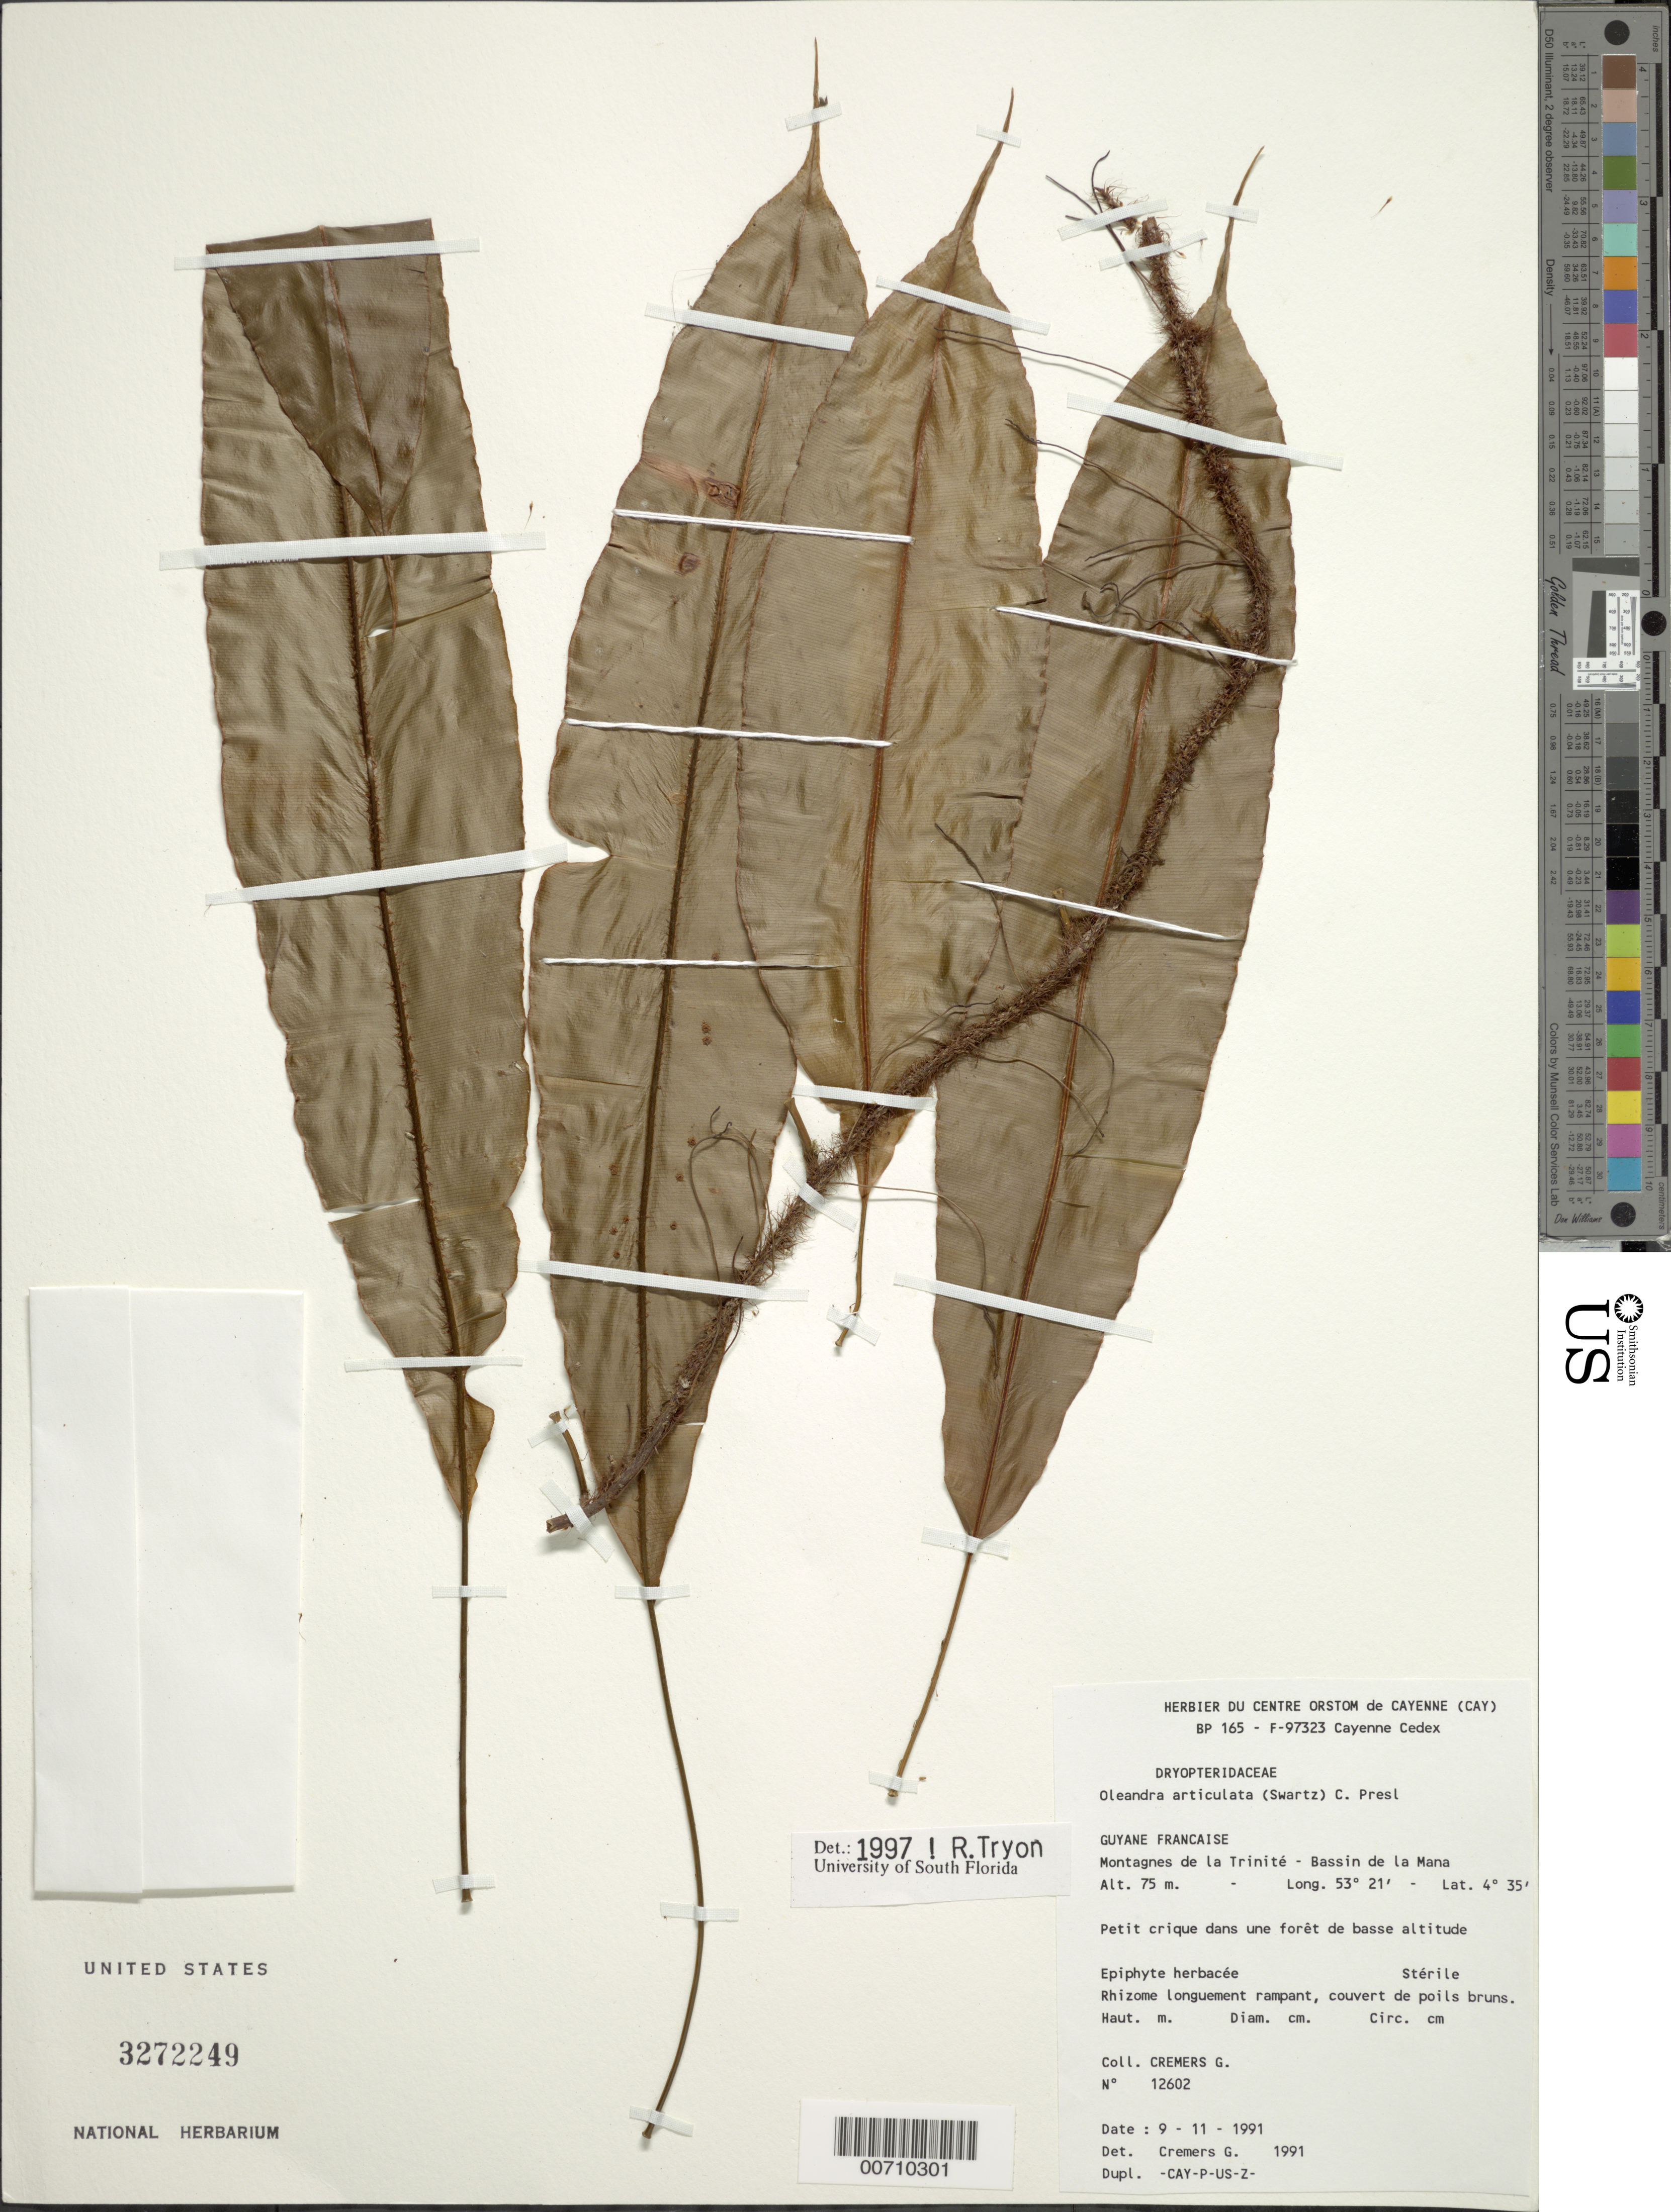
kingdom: Plantae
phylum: Tracheophyta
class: Polypodiopsida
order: Polypodiales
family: Oleandraceae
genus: Oleandra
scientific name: Oleandra articulata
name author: (Sw.) C. Presl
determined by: Tryon, --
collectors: G. Cremers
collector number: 12602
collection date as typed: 9-Nov-91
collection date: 1991-11-09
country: French Guiana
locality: Montagnes de la Trinité, Bassin de la Mana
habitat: Petit crique dans une forêt de basse altitude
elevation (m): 75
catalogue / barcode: US 3272249